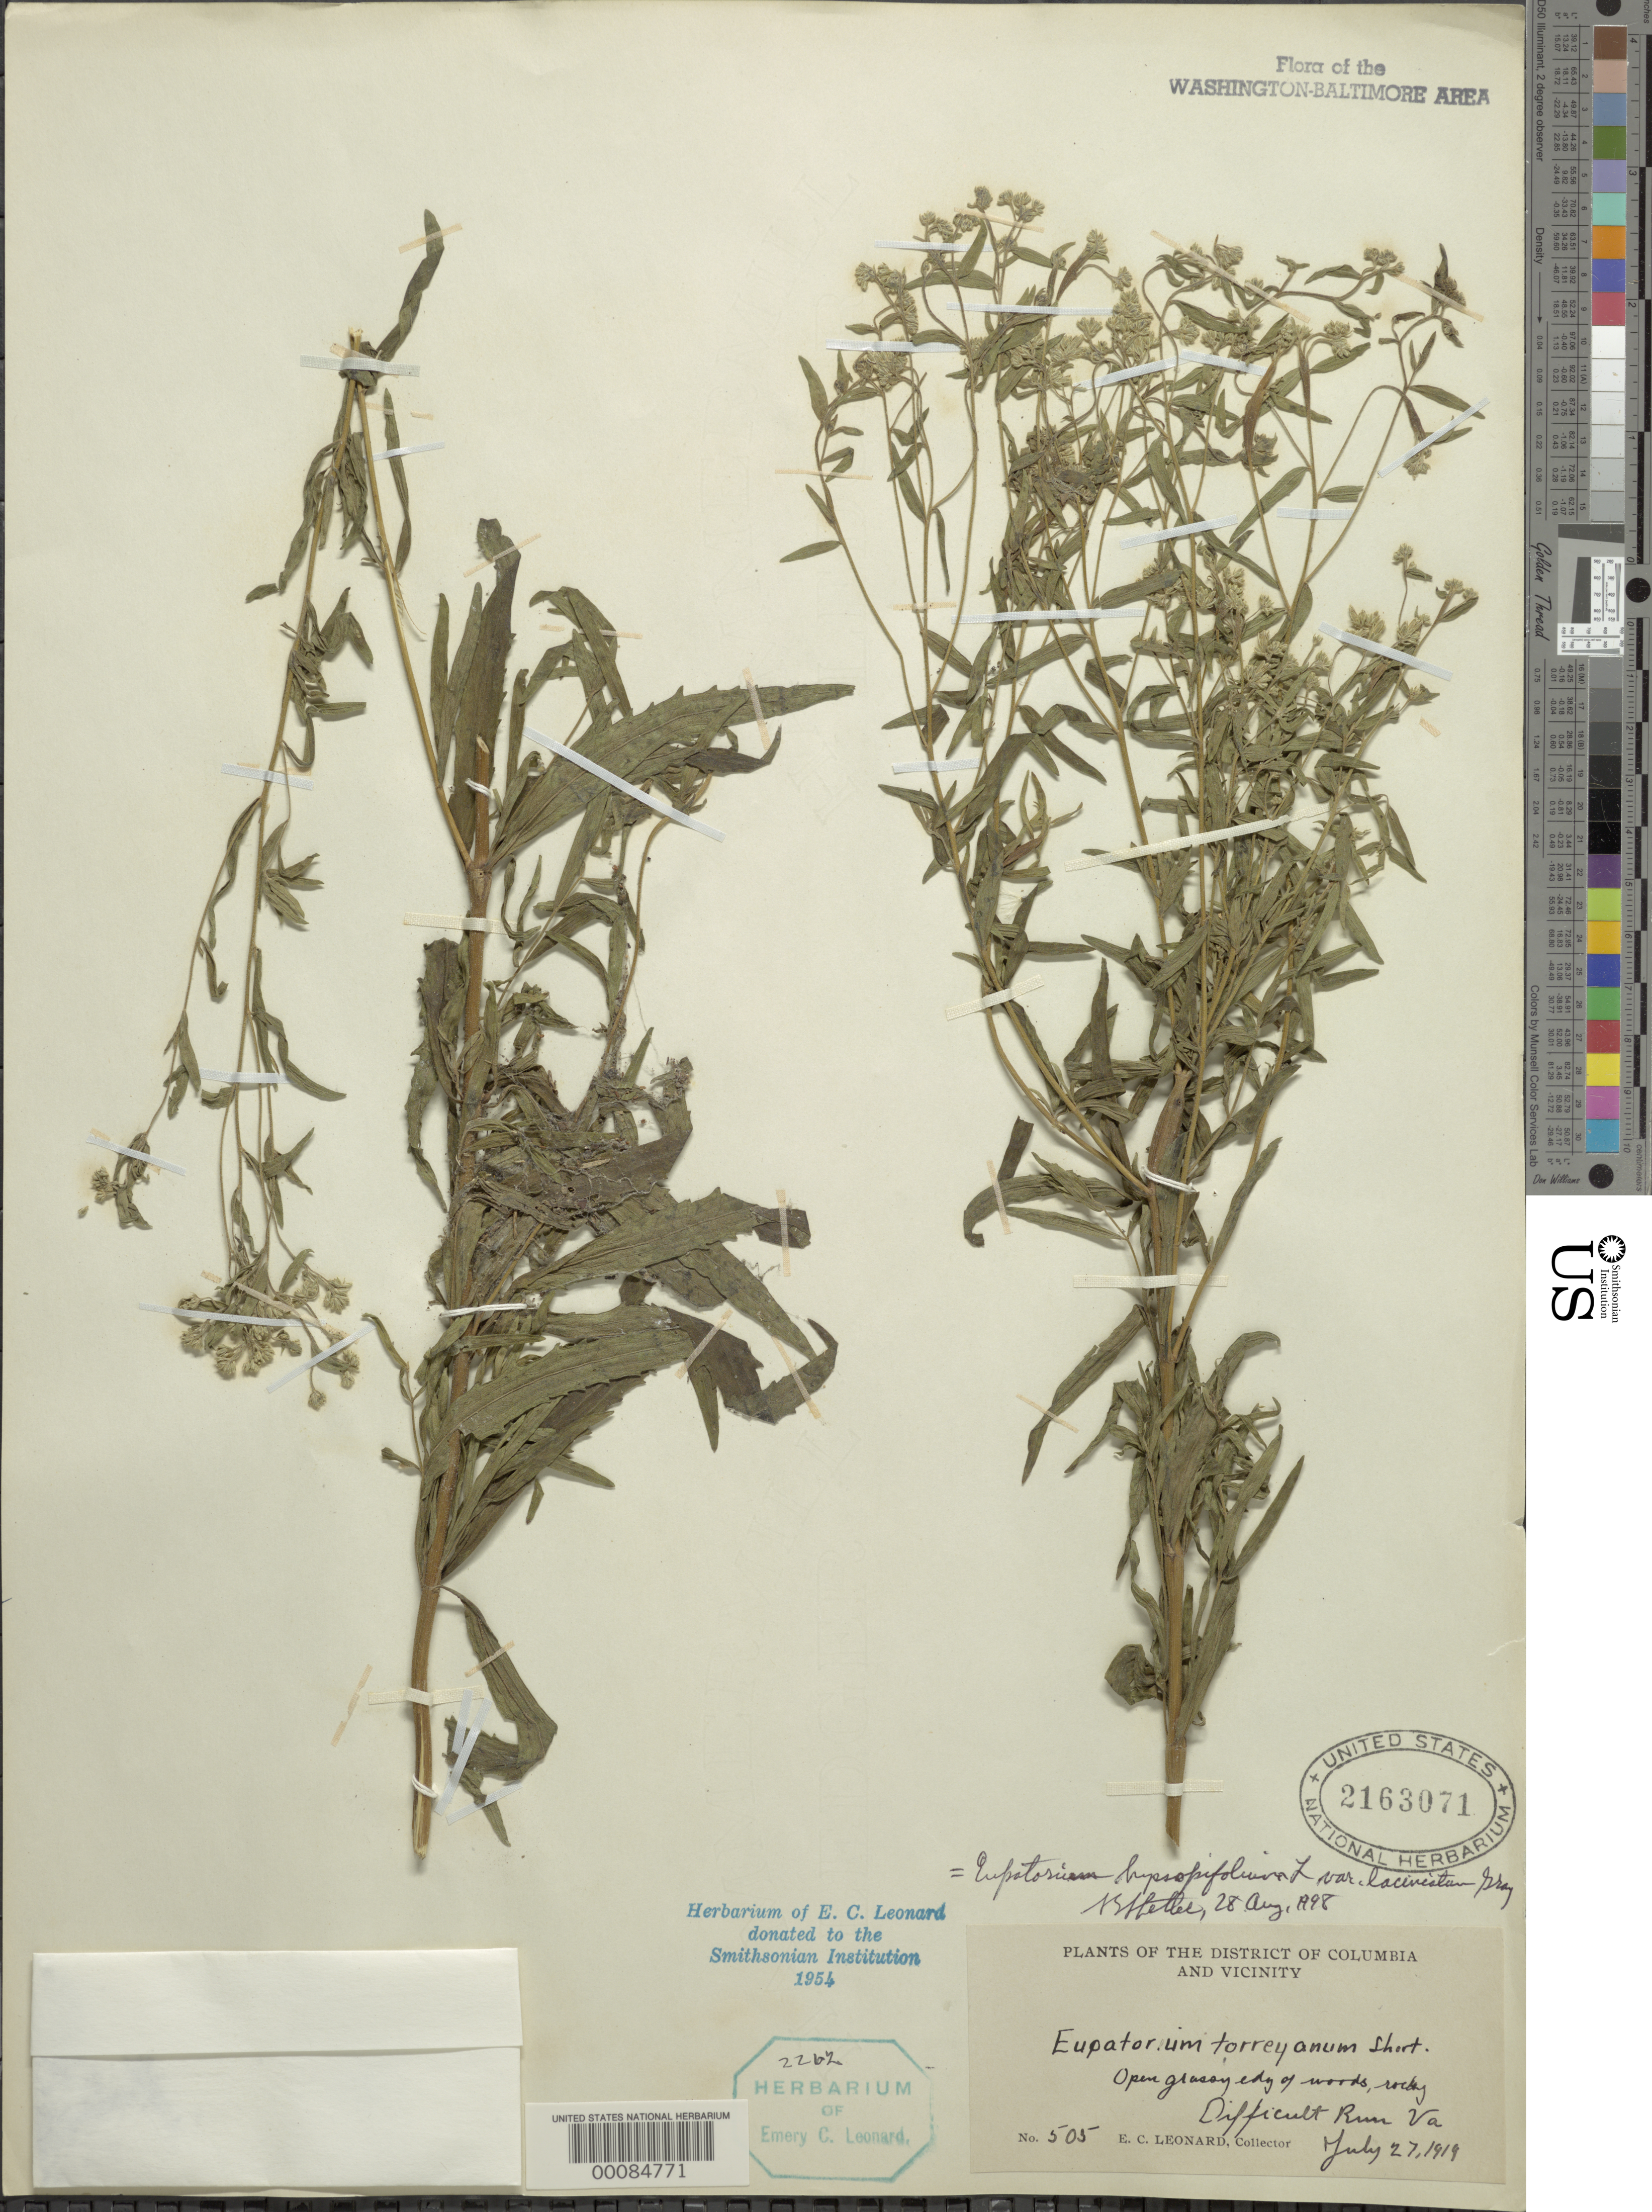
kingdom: Plantae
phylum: Tracheophyta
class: Magnoliopsida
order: Asterales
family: Asteraceae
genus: Eupatorium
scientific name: Eupatorium hyssopifolium var. laciniatum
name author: A. Gray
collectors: E. C. Leonard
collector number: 505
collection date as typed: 27 Jul 1919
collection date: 1919-07-27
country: United States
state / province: Virginia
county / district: Fairfax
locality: Difficult Run C. & O. Canal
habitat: Open grassy edge of woods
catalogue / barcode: US 2163071